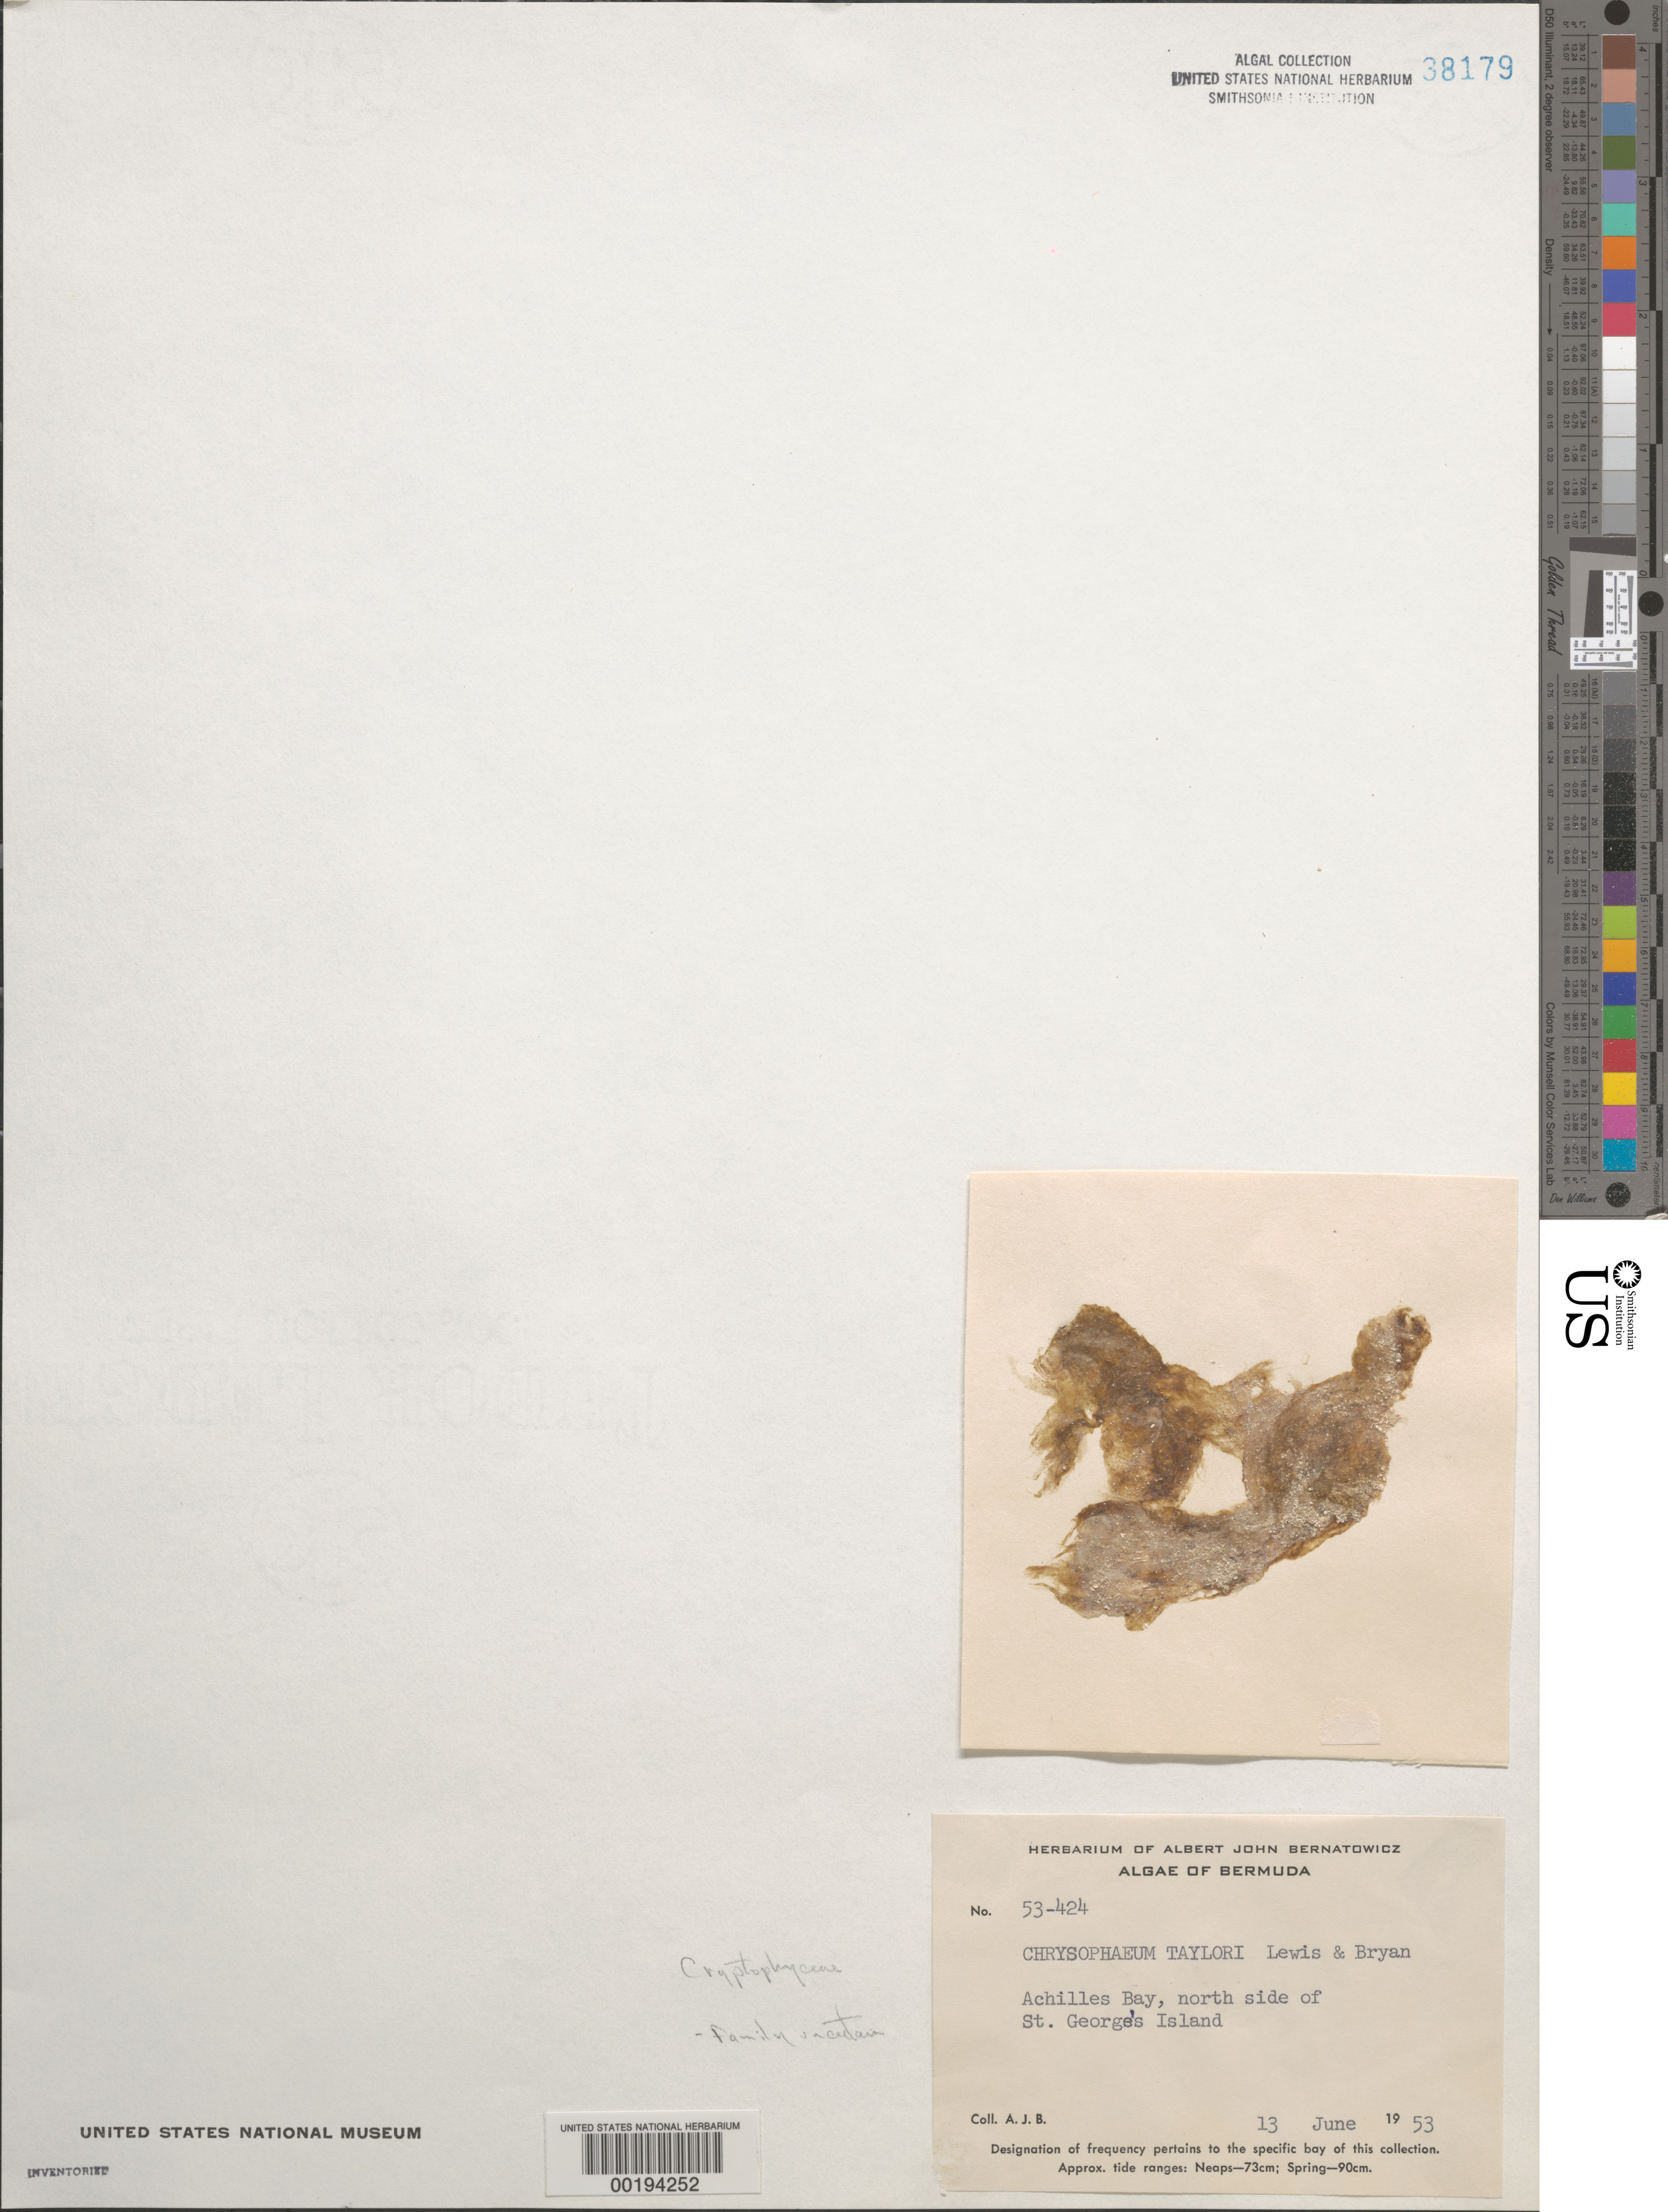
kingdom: Chromista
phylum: Ochrophyta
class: Dictyochophyceae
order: Sarcinochrysidales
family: Sarcinochrysidaceae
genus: Chrysophaeum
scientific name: Chrysophaeum taylorii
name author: I.F. Lewis & H.F. Bryan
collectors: A. Bernatowicz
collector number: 53-424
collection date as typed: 13 Jun 1953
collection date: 1953-06-13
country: Bermuda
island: St. George's Island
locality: Achilles Bay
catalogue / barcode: US 38179